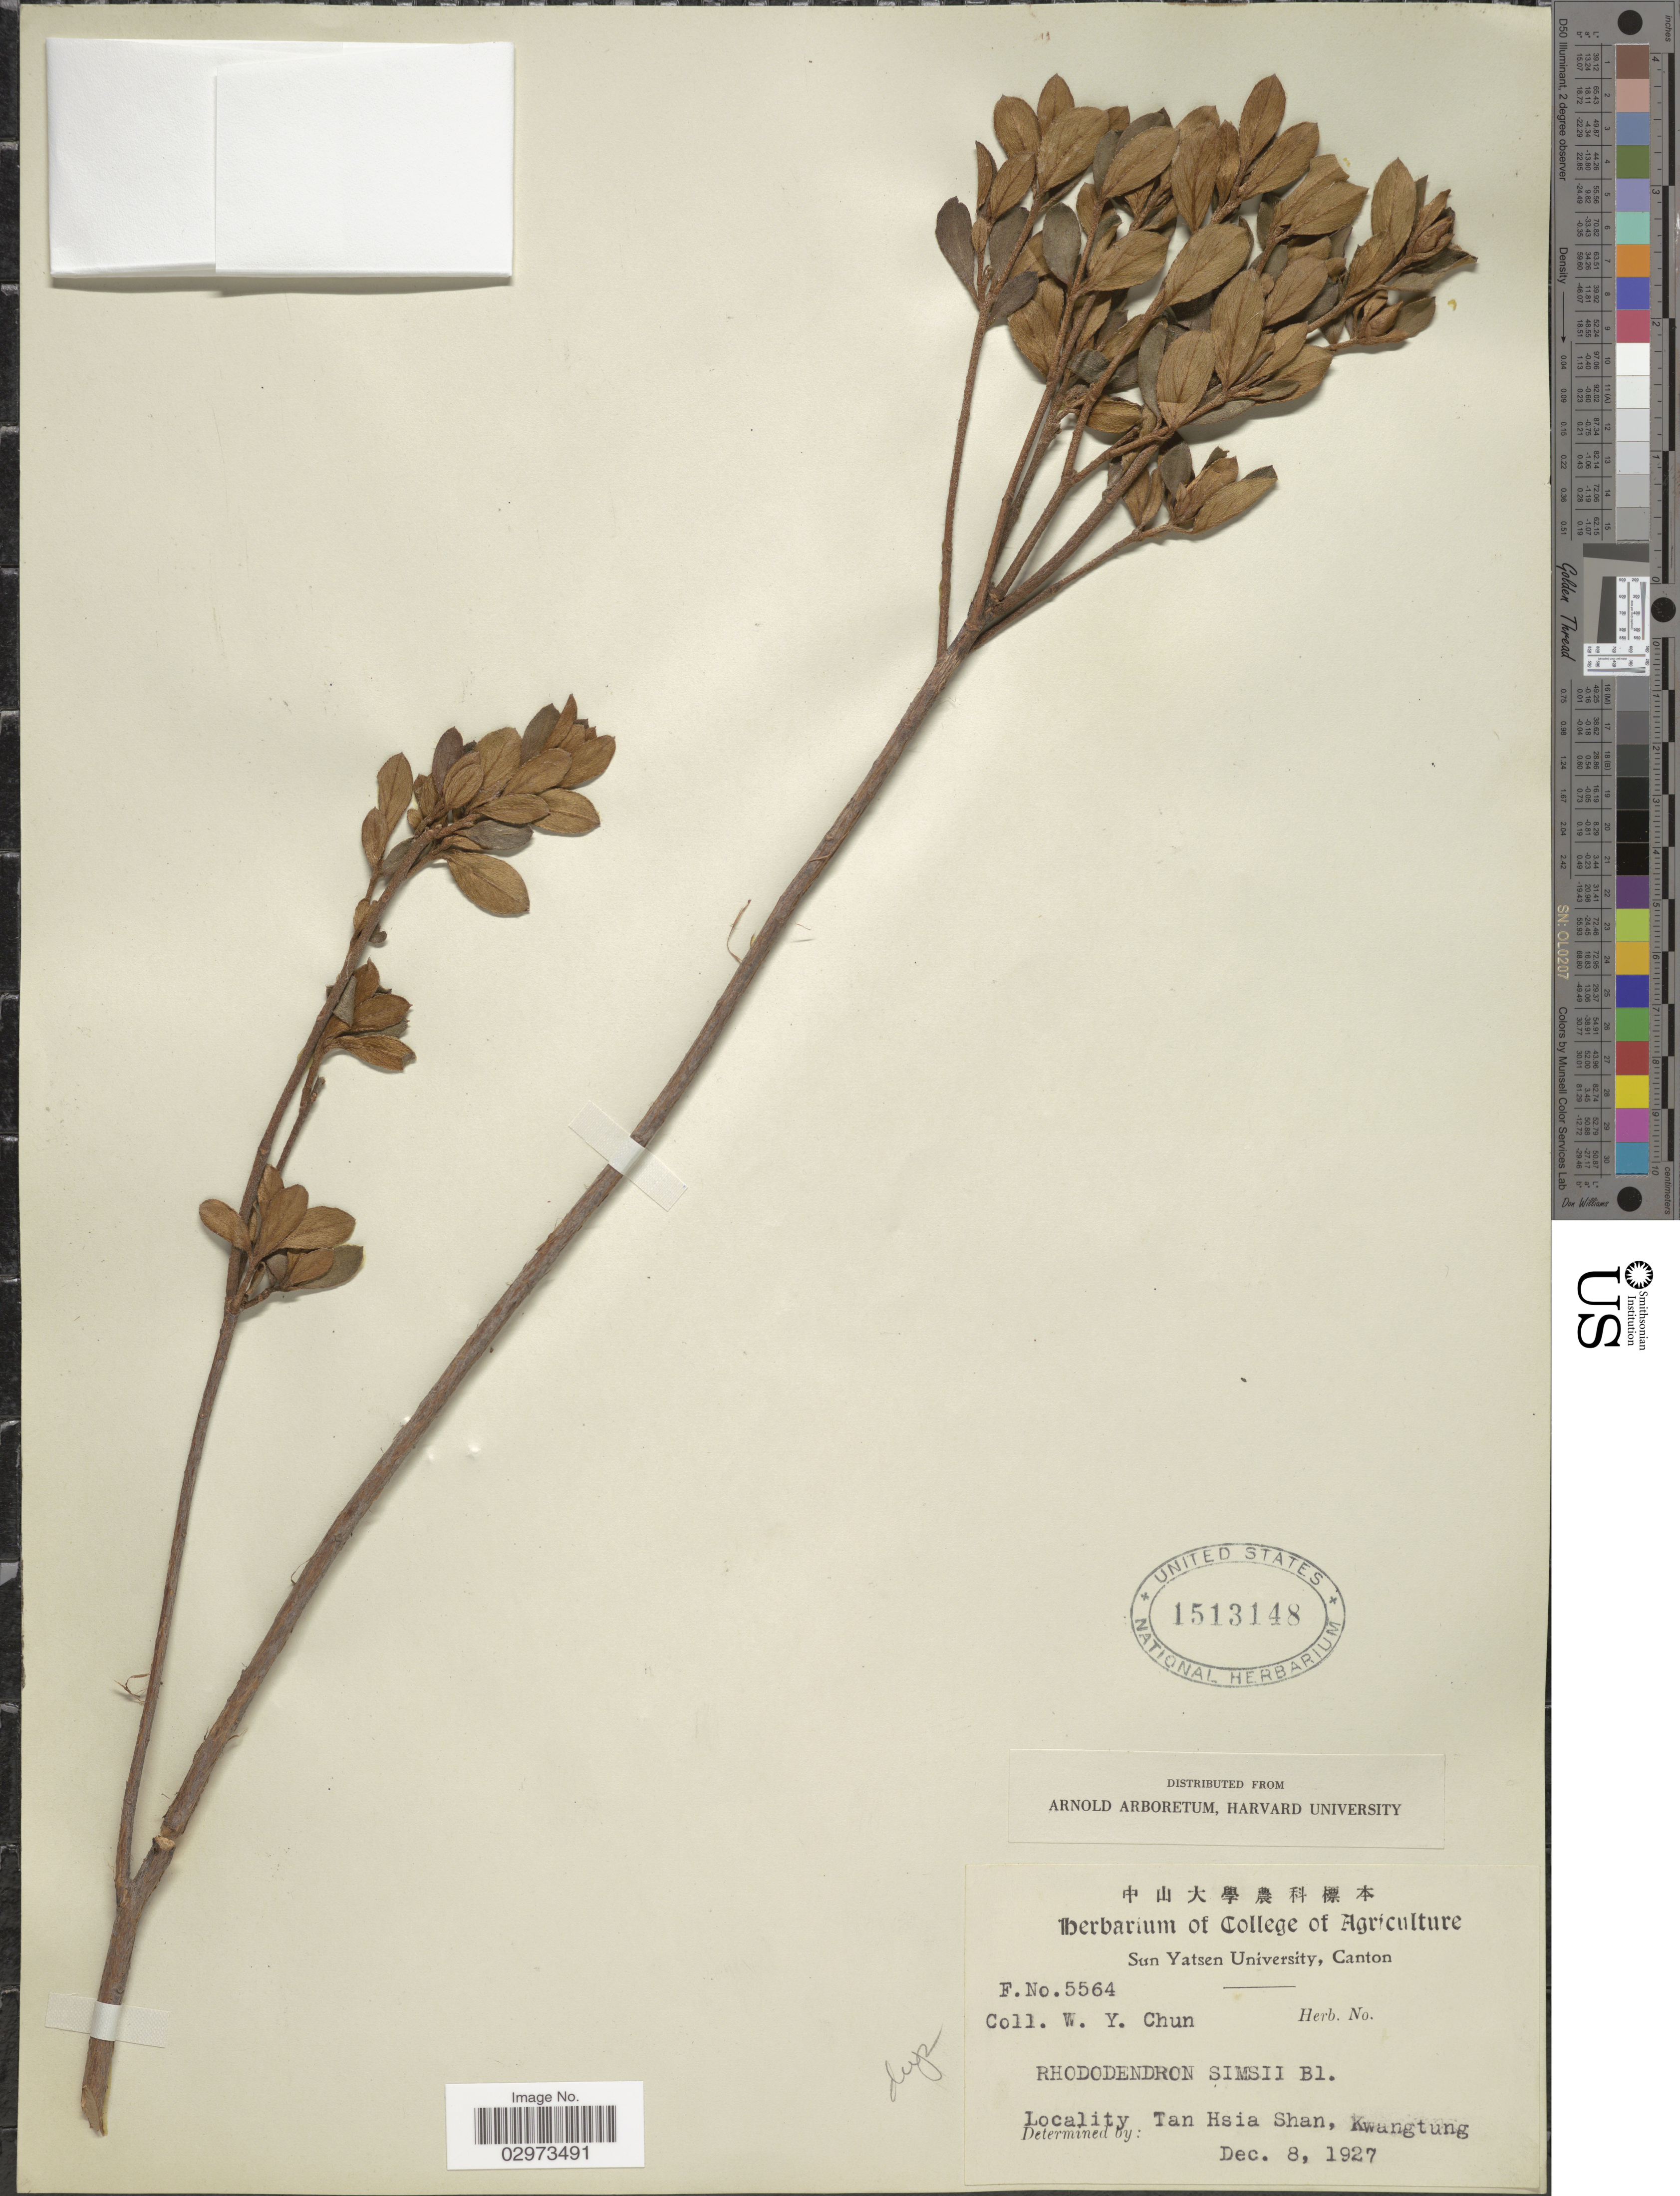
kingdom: Plantae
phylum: Tracheophyta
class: Magnoliopsida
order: Ericales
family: Ericaceae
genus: Rhododendron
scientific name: Rhododendron simsii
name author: Planch.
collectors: W. Y. Chun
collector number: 5564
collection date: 1927-12-08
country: China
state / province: Guangdong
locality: Tan Hsia Shan, Kwangtung.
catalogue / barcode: US 1513148